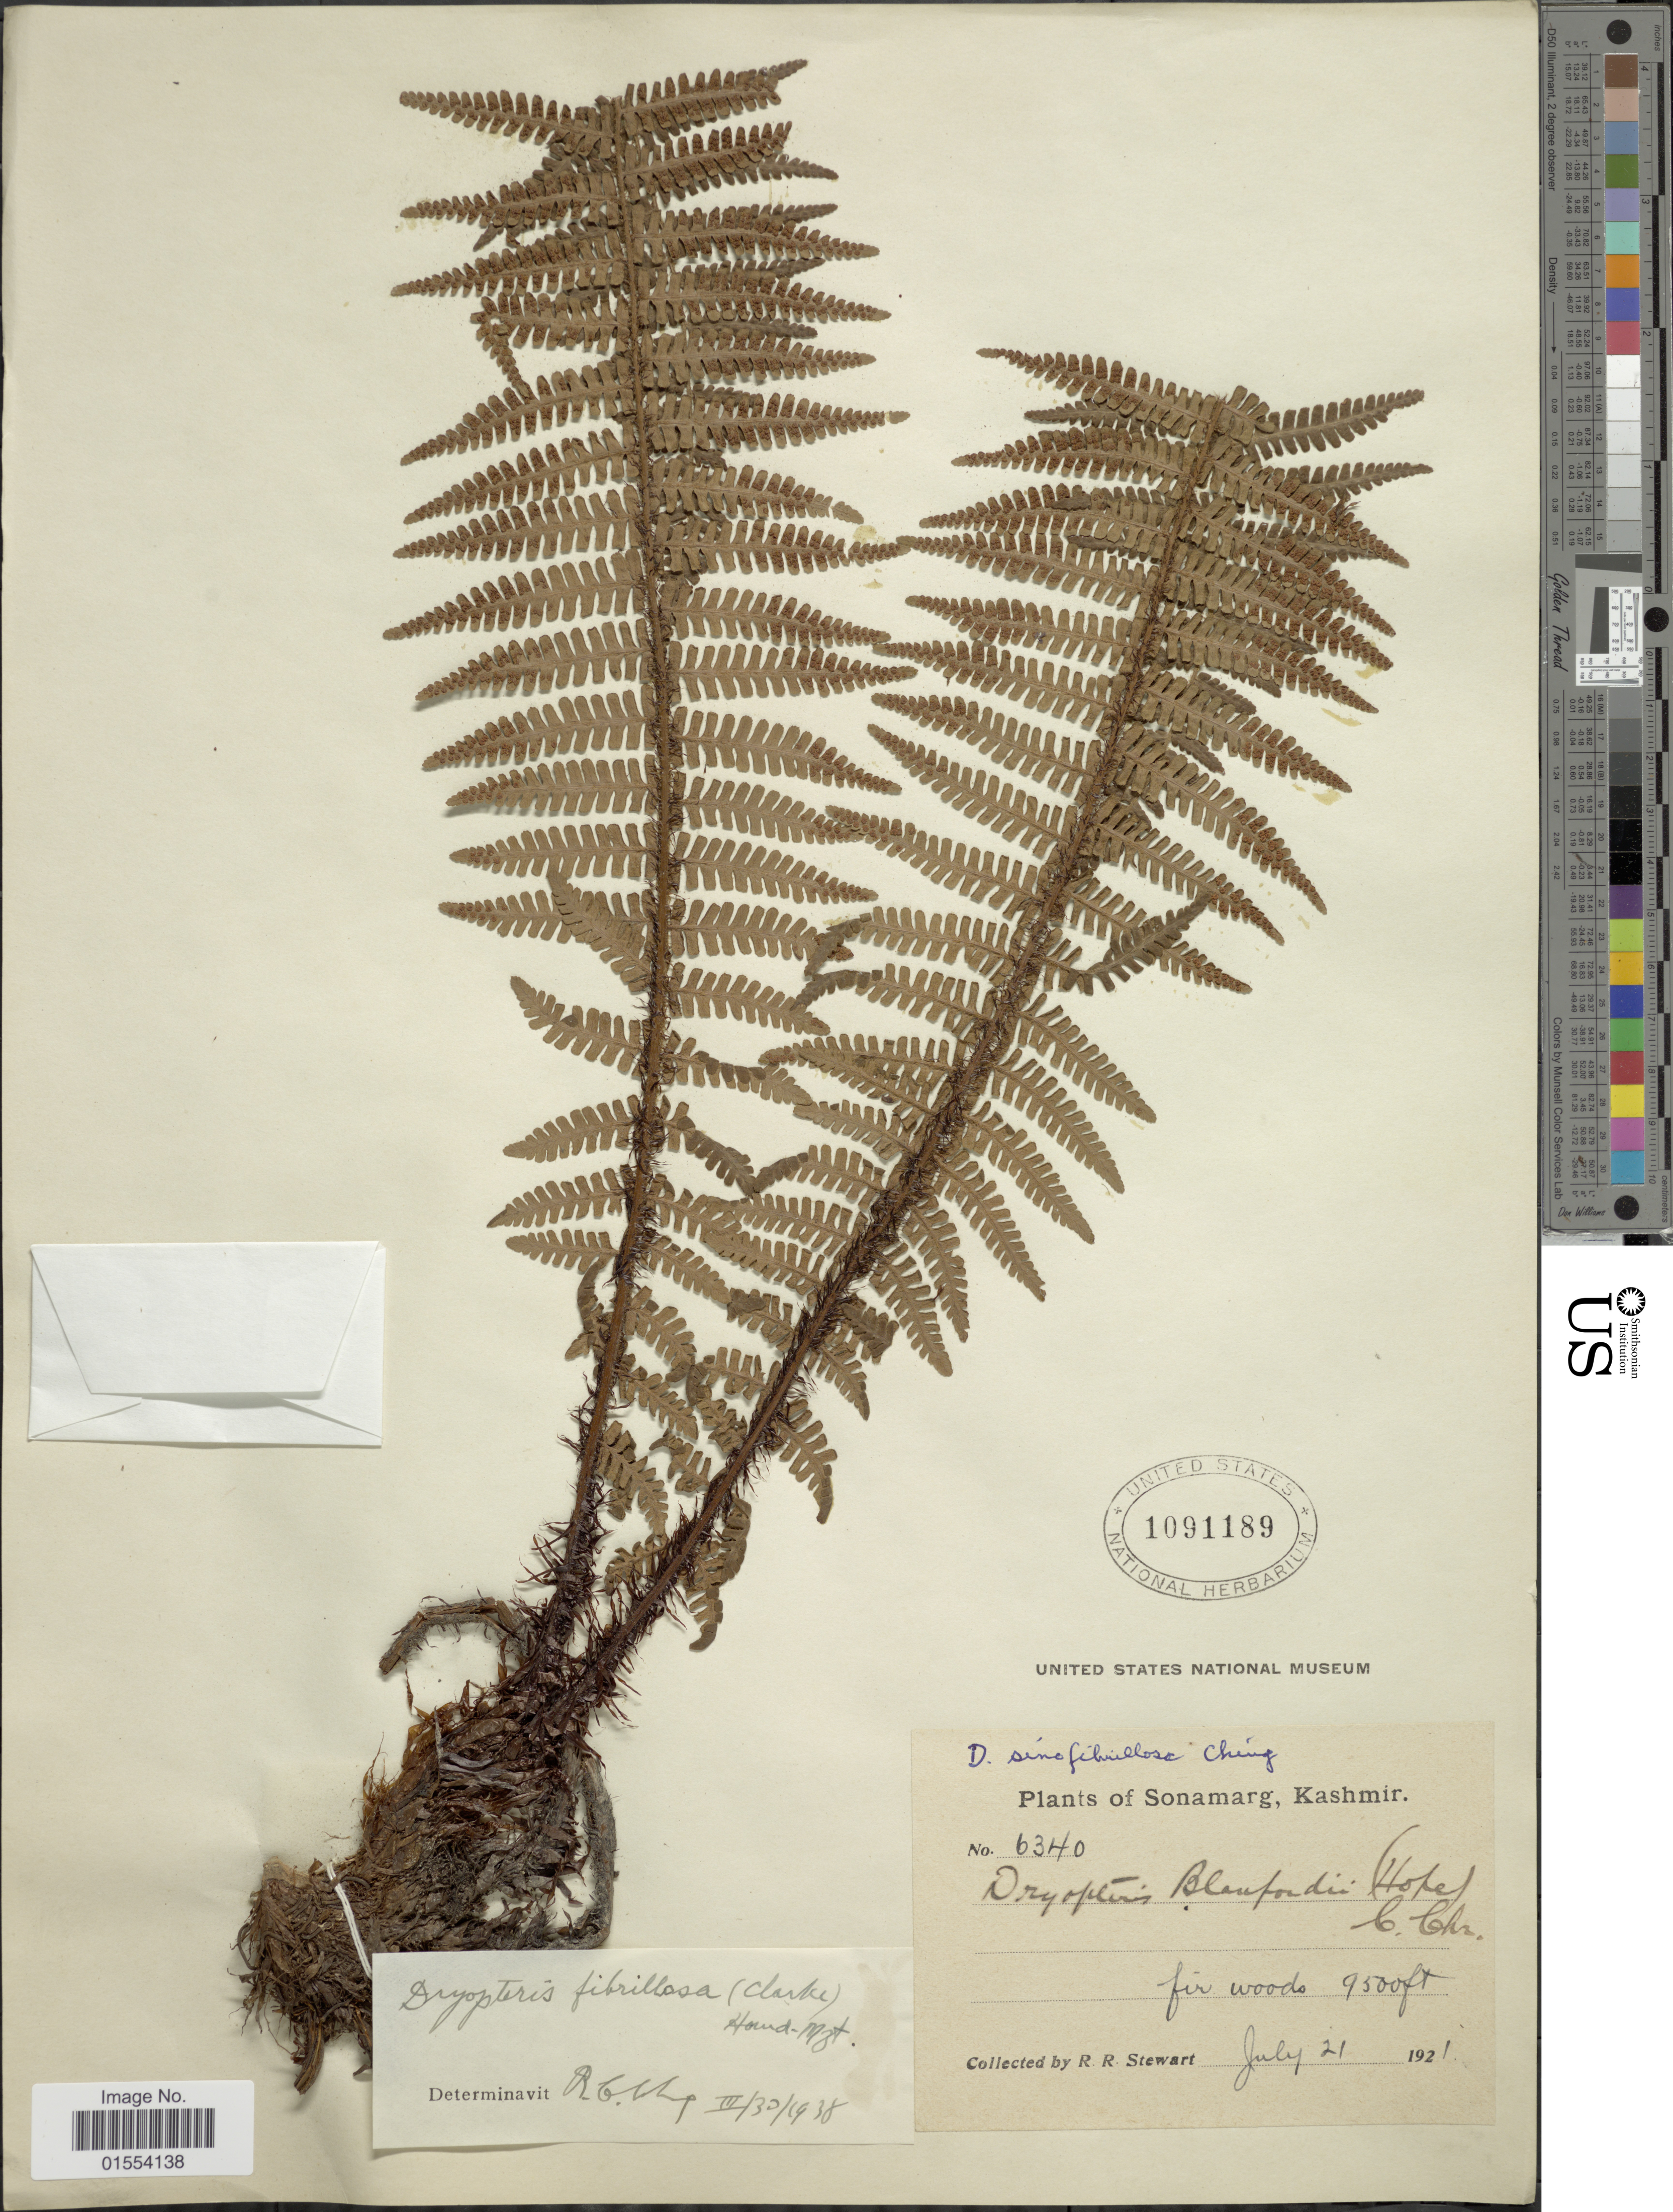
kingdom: Plantae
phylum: Tracheophyta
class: Polypodiopsida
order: Polypodiales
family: Dryopteridaceae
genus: Dryopteris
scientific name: Dryopteris fibrillosa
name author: (Baker) Christ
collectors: R. R. Stewart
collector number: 6340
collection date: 1921-07-21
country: India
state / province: Jammu and Kashmir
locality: Sonamarg, Kashmir.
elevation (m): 2896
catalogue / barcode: US 1091189